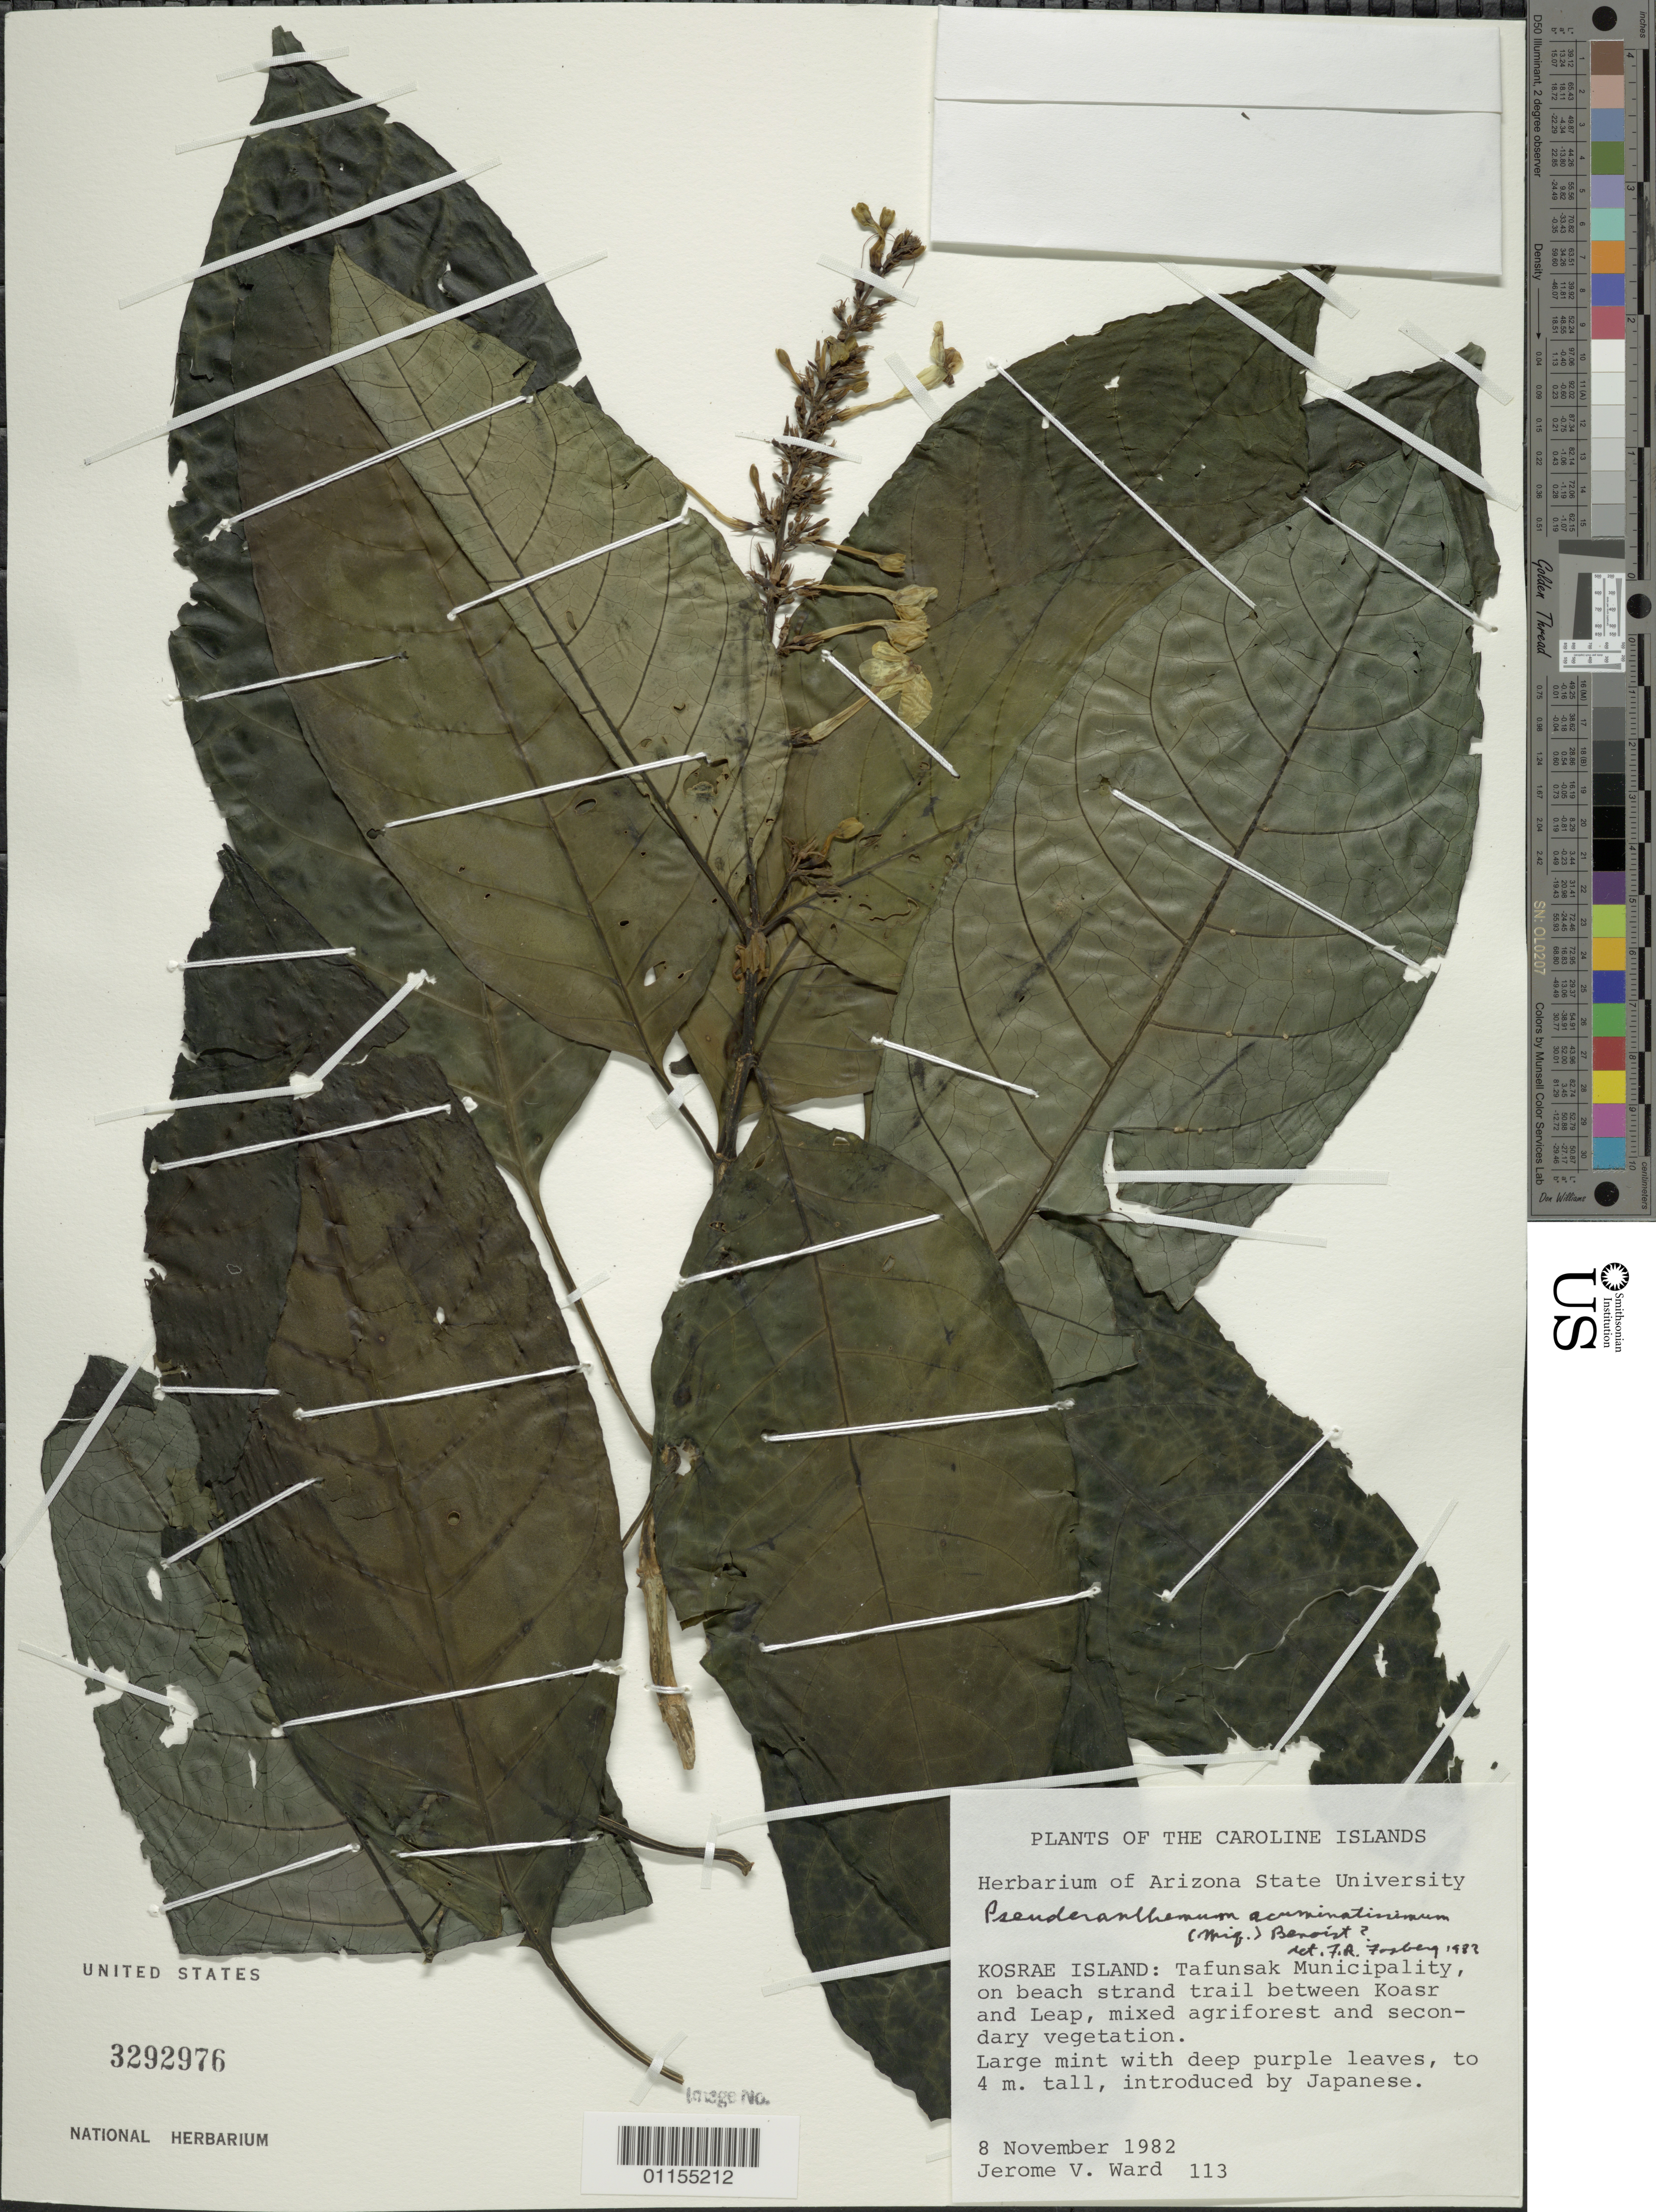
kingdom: Plantae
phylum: Tracheophyta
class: Magnoliopsida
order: Lamiales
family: Acanthaceae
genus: Pseuderanthemum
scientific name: Pseuderanthemum acuminatissimum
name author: (Miq.) Radlk.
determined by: Fosberg, F. R.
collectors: J. V. Ward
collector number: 113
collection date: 1982-11-08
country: Micronesia, Federated States of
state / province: Kosrae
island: Kosrae [Kusaie]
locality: Tafunsak Municipality, on beach strand trail between Koasr and Leap.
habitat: mixed agroforest and secondary vegetation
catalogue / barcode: US 3292976